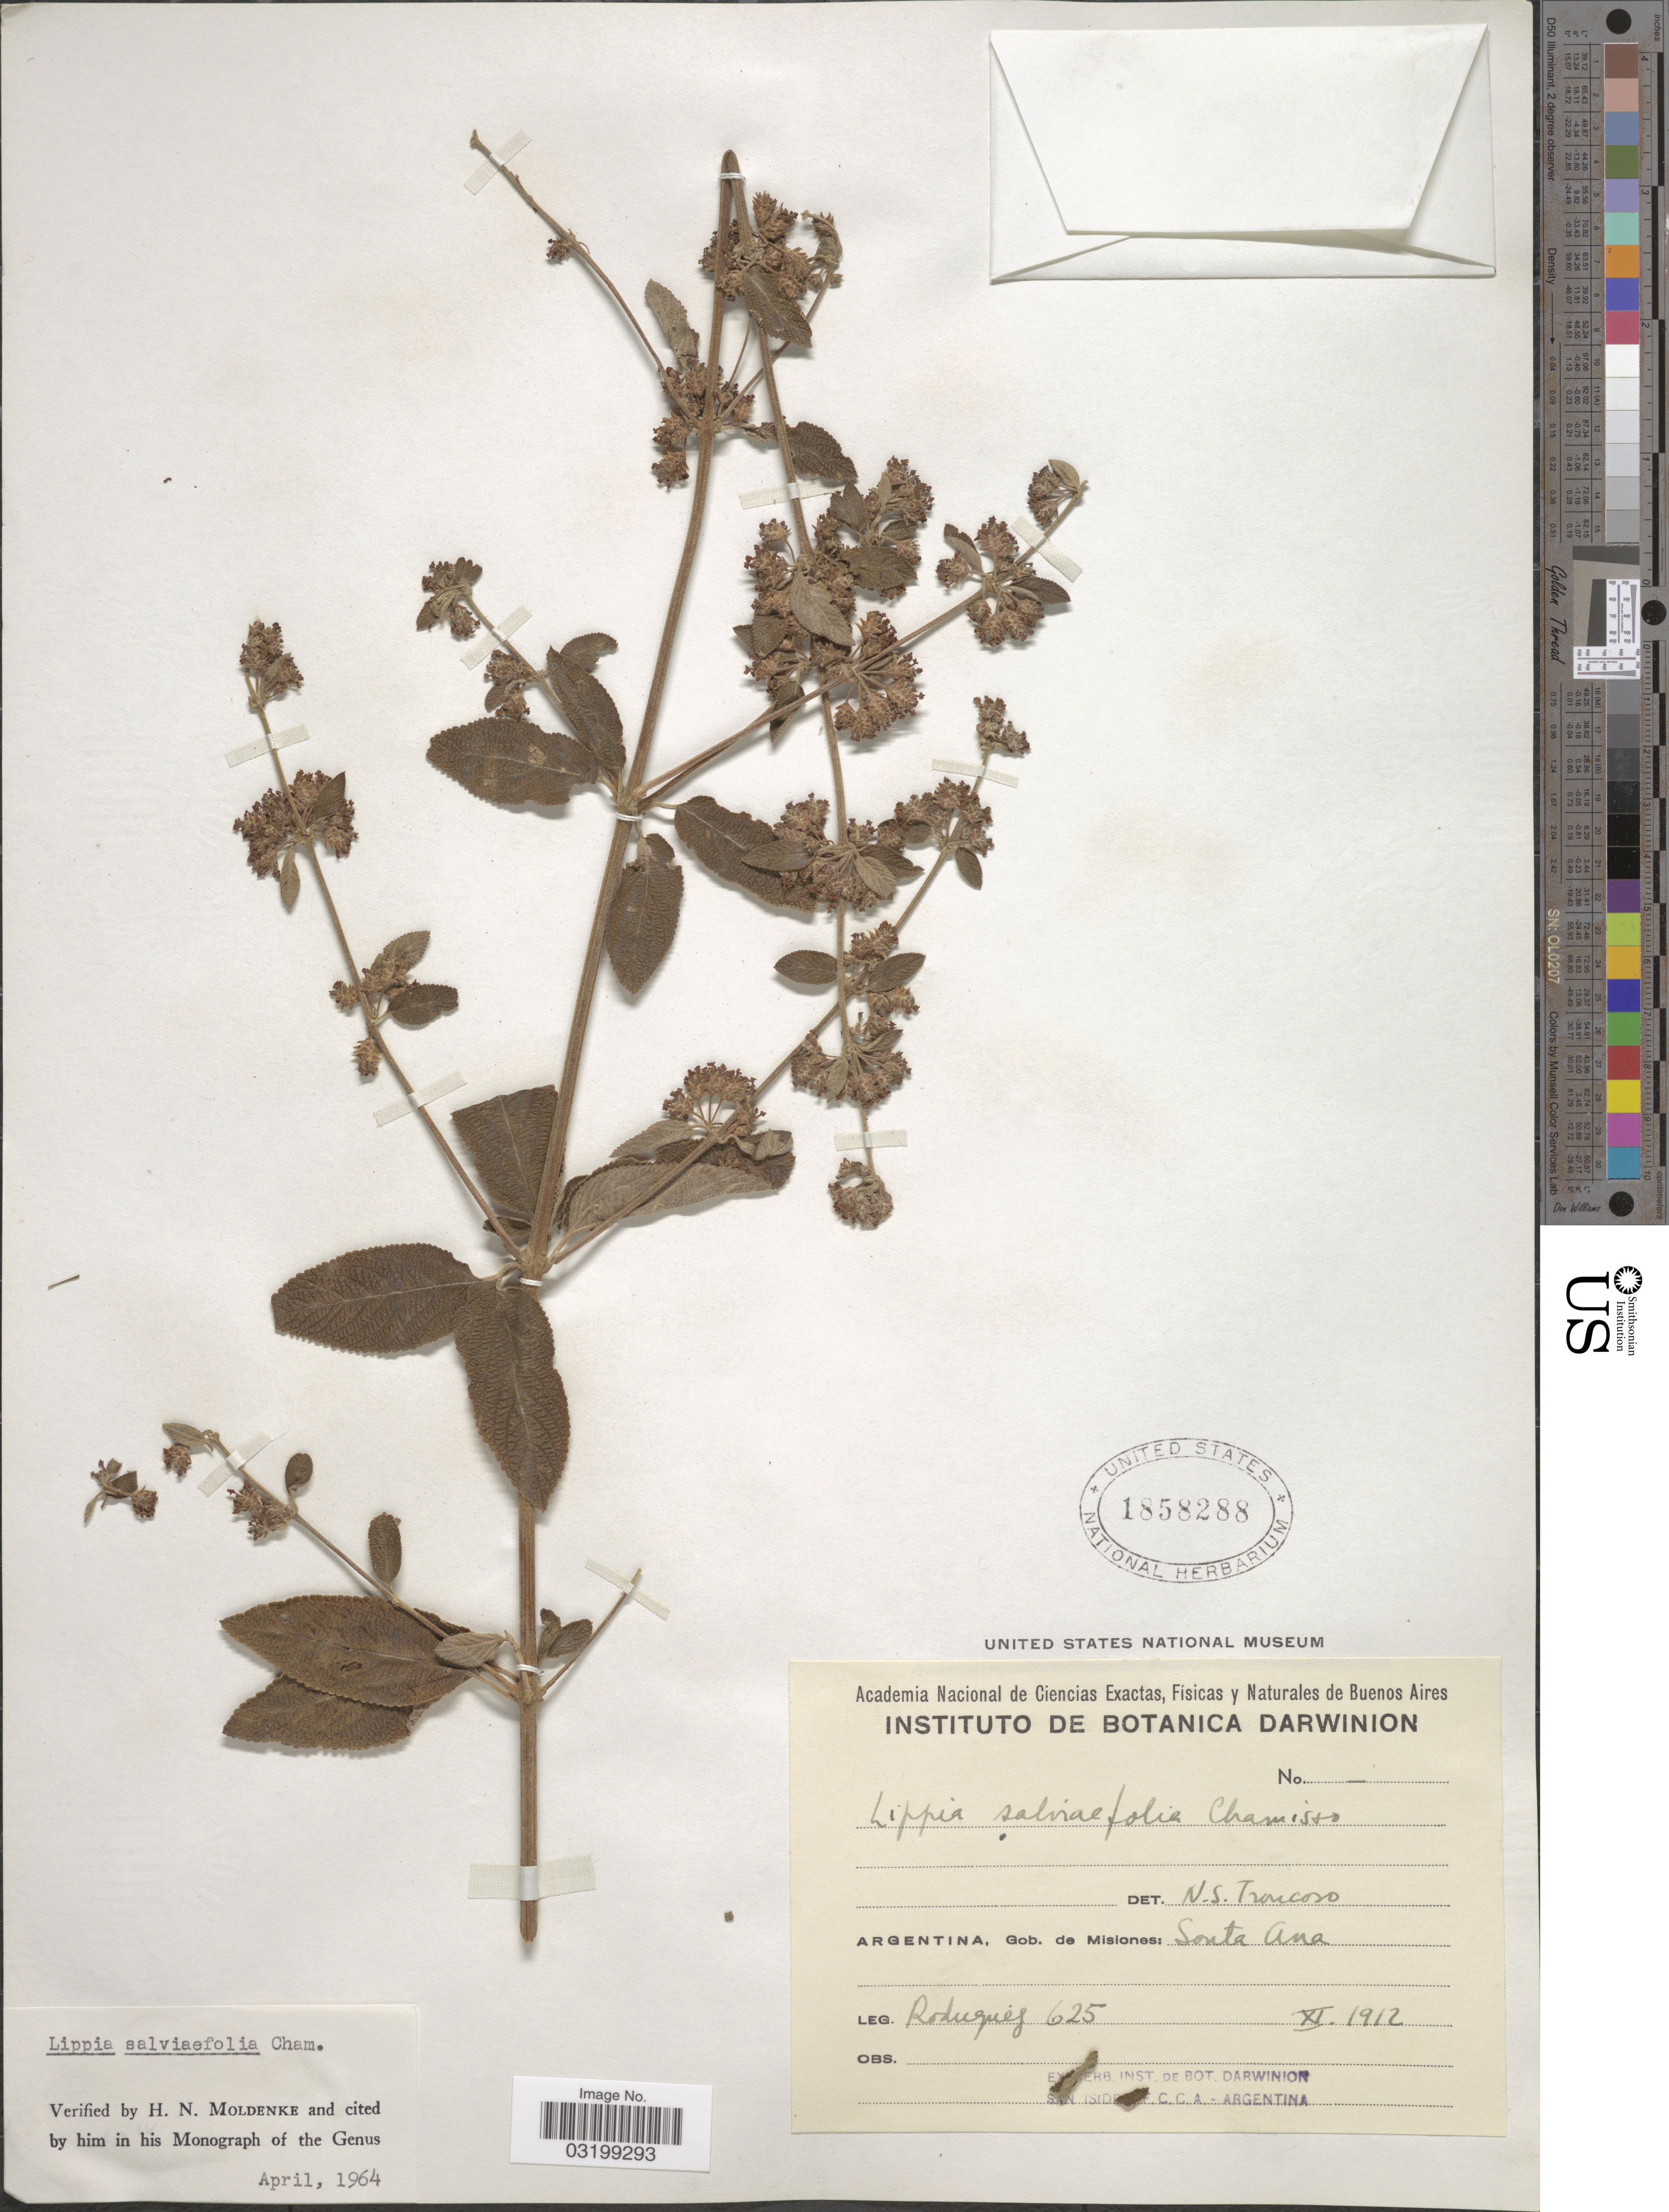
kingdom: Plantae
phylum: Tracheophyta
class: Magnoliopsida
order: Lamiales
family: Verbenaceae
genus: Lippia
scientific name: Lippia salviifolia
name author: Cham.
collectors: Rodriguez, --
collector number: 625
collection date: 1912-11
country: Argentina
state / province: Misiones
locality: Gob. de Misiones: Santa Ana.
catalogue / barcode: US 1858288